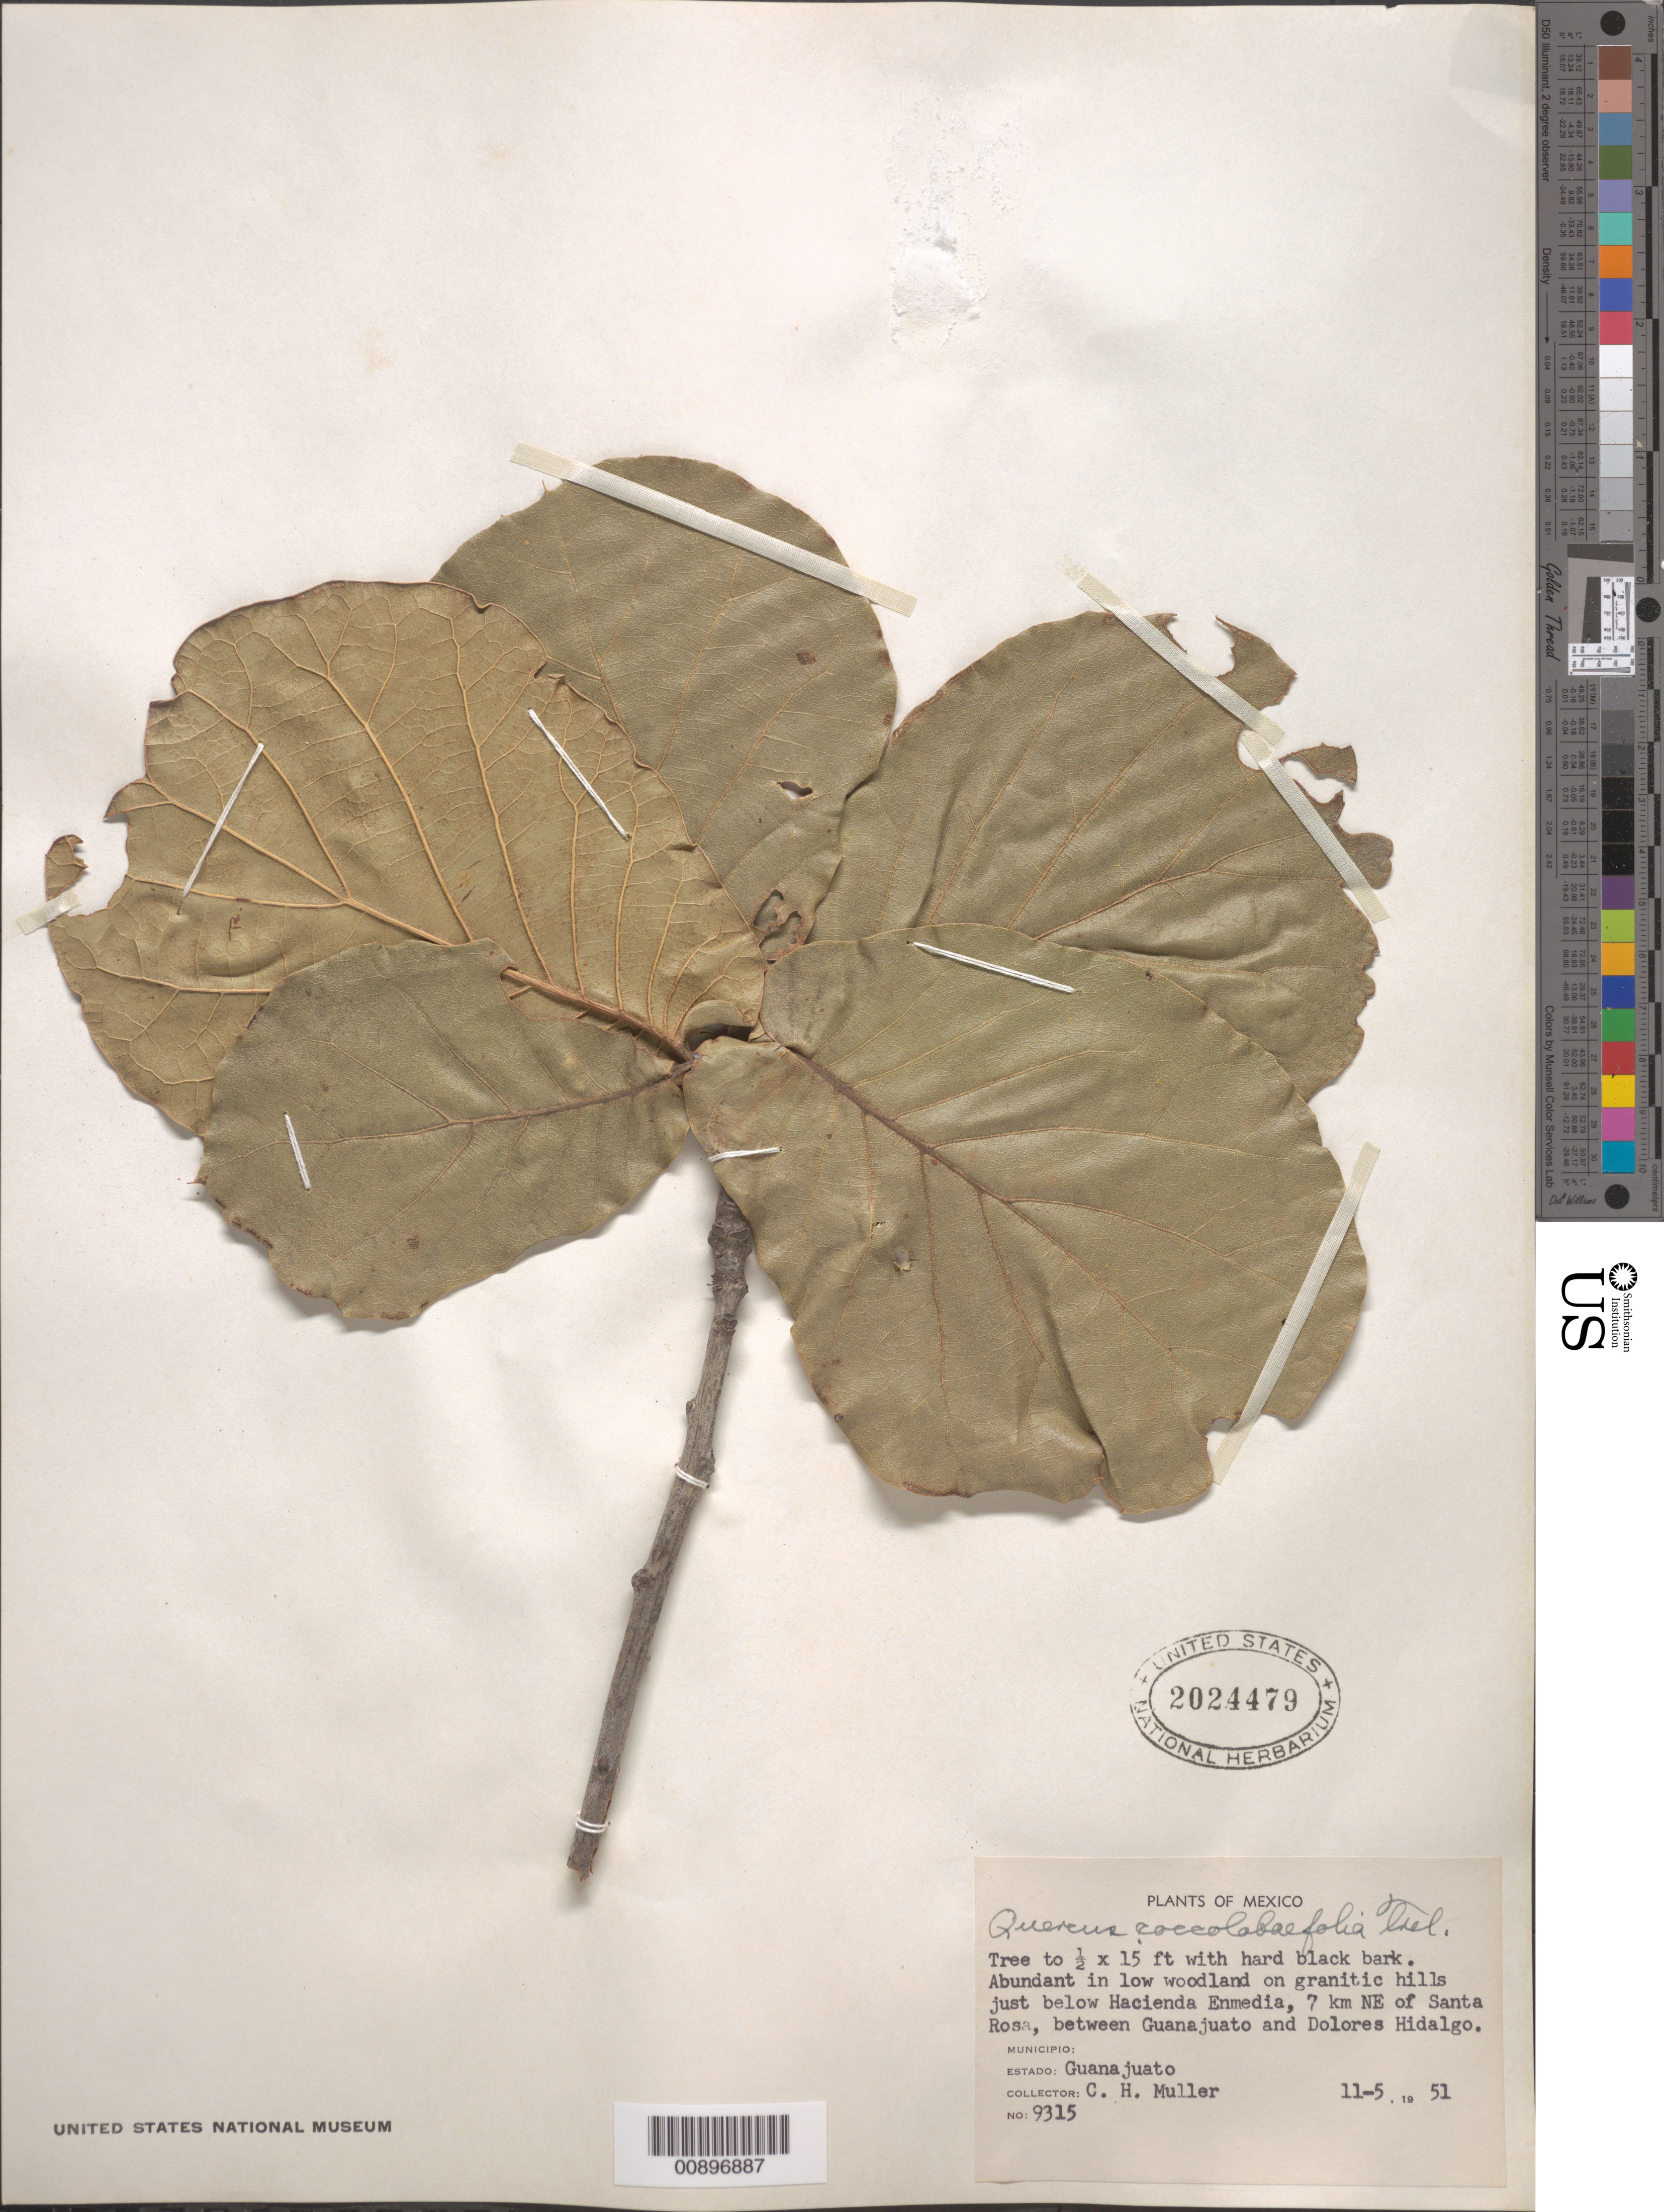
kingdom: Plantae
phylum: Tracheophyta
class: Magnoliopsida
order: Fagales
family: Fagaceae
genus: Quercus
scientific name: Quercus coccolobifolia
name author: Trel.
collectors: C. H. Muller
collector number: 9315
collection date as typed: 05 Nov 1951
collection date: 1951-11-05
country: Mexico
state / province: Guanajuato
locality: Granitic hills just below Hacienda Enmedia, 7 km. NE of Santa Rosa, between Guanajuato and Dolores Hidalgo.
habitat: Abundant in low woodland on granitic hills.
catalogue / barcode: US 2024479